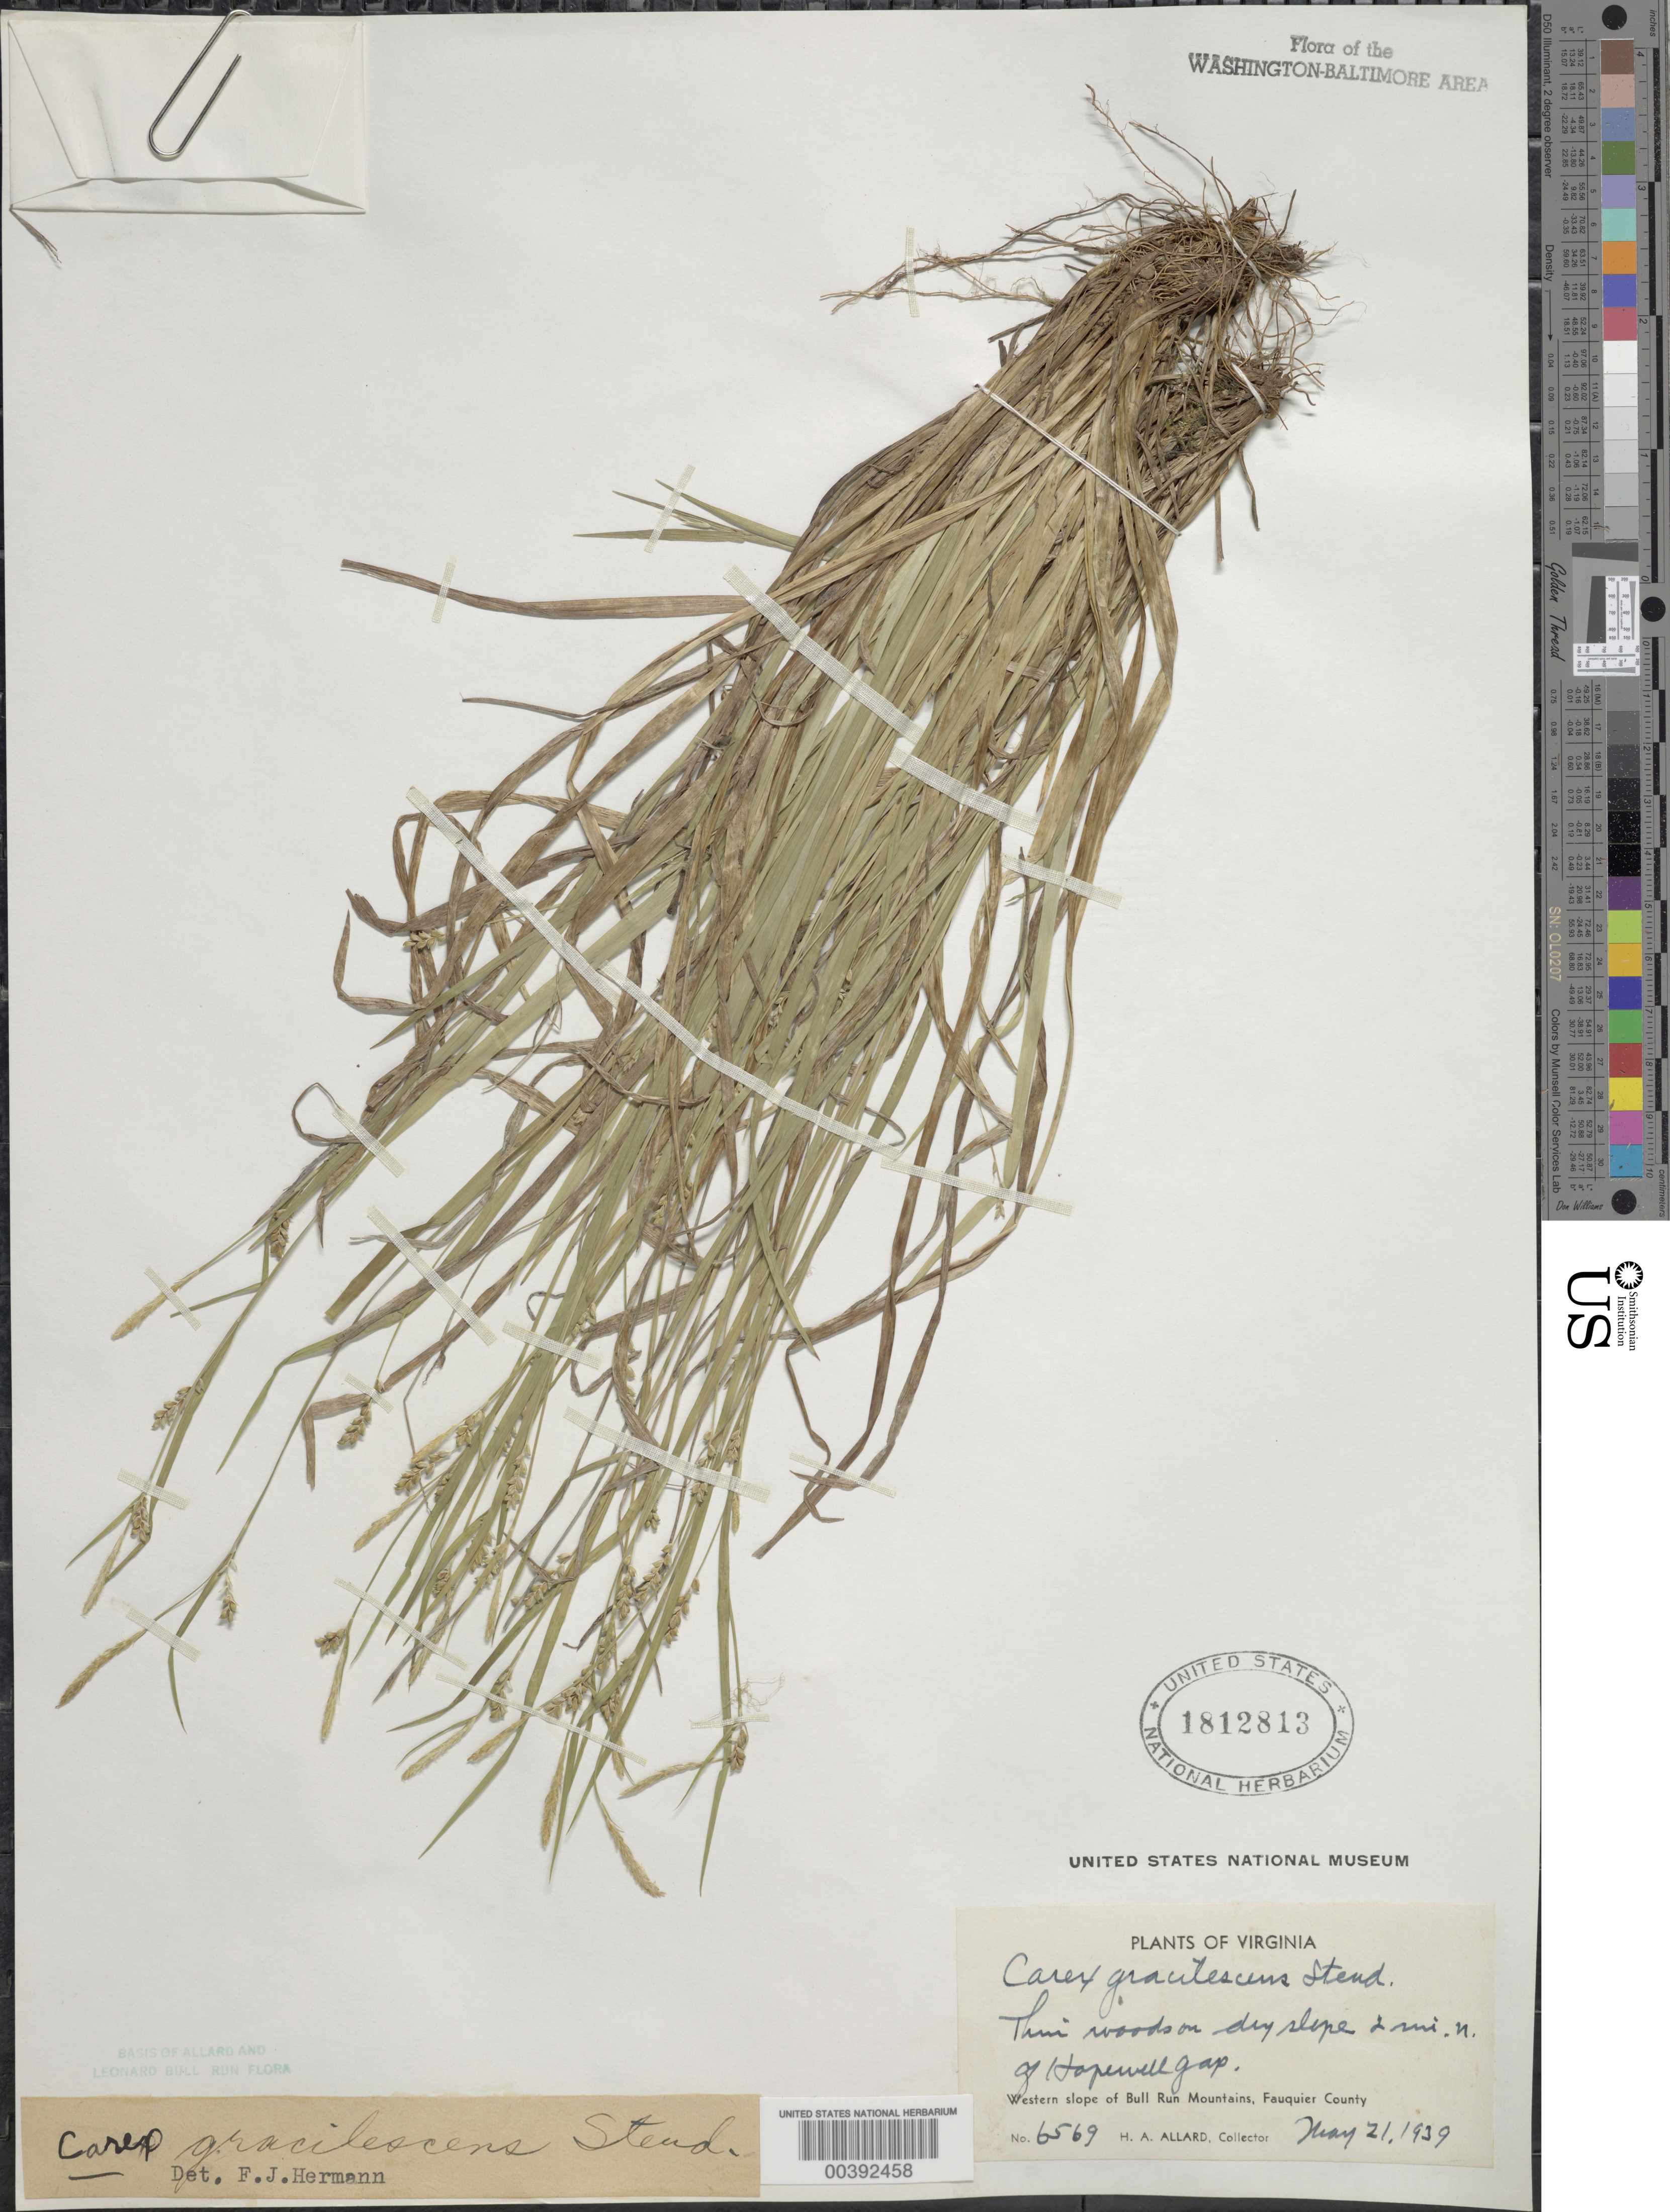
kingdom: Plantae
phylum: Tracheophyta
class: Liliopsida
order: Poales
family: Cyperaceae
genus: Carex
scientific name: Carex gracilescens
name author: Steud.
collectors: H. A. Allard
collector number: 6569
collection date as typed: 21 May 1939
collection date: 1939-05-21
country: United States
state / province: Virginia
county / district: Fauquier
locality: North of Hopewell Gap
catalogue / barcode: US 1812813